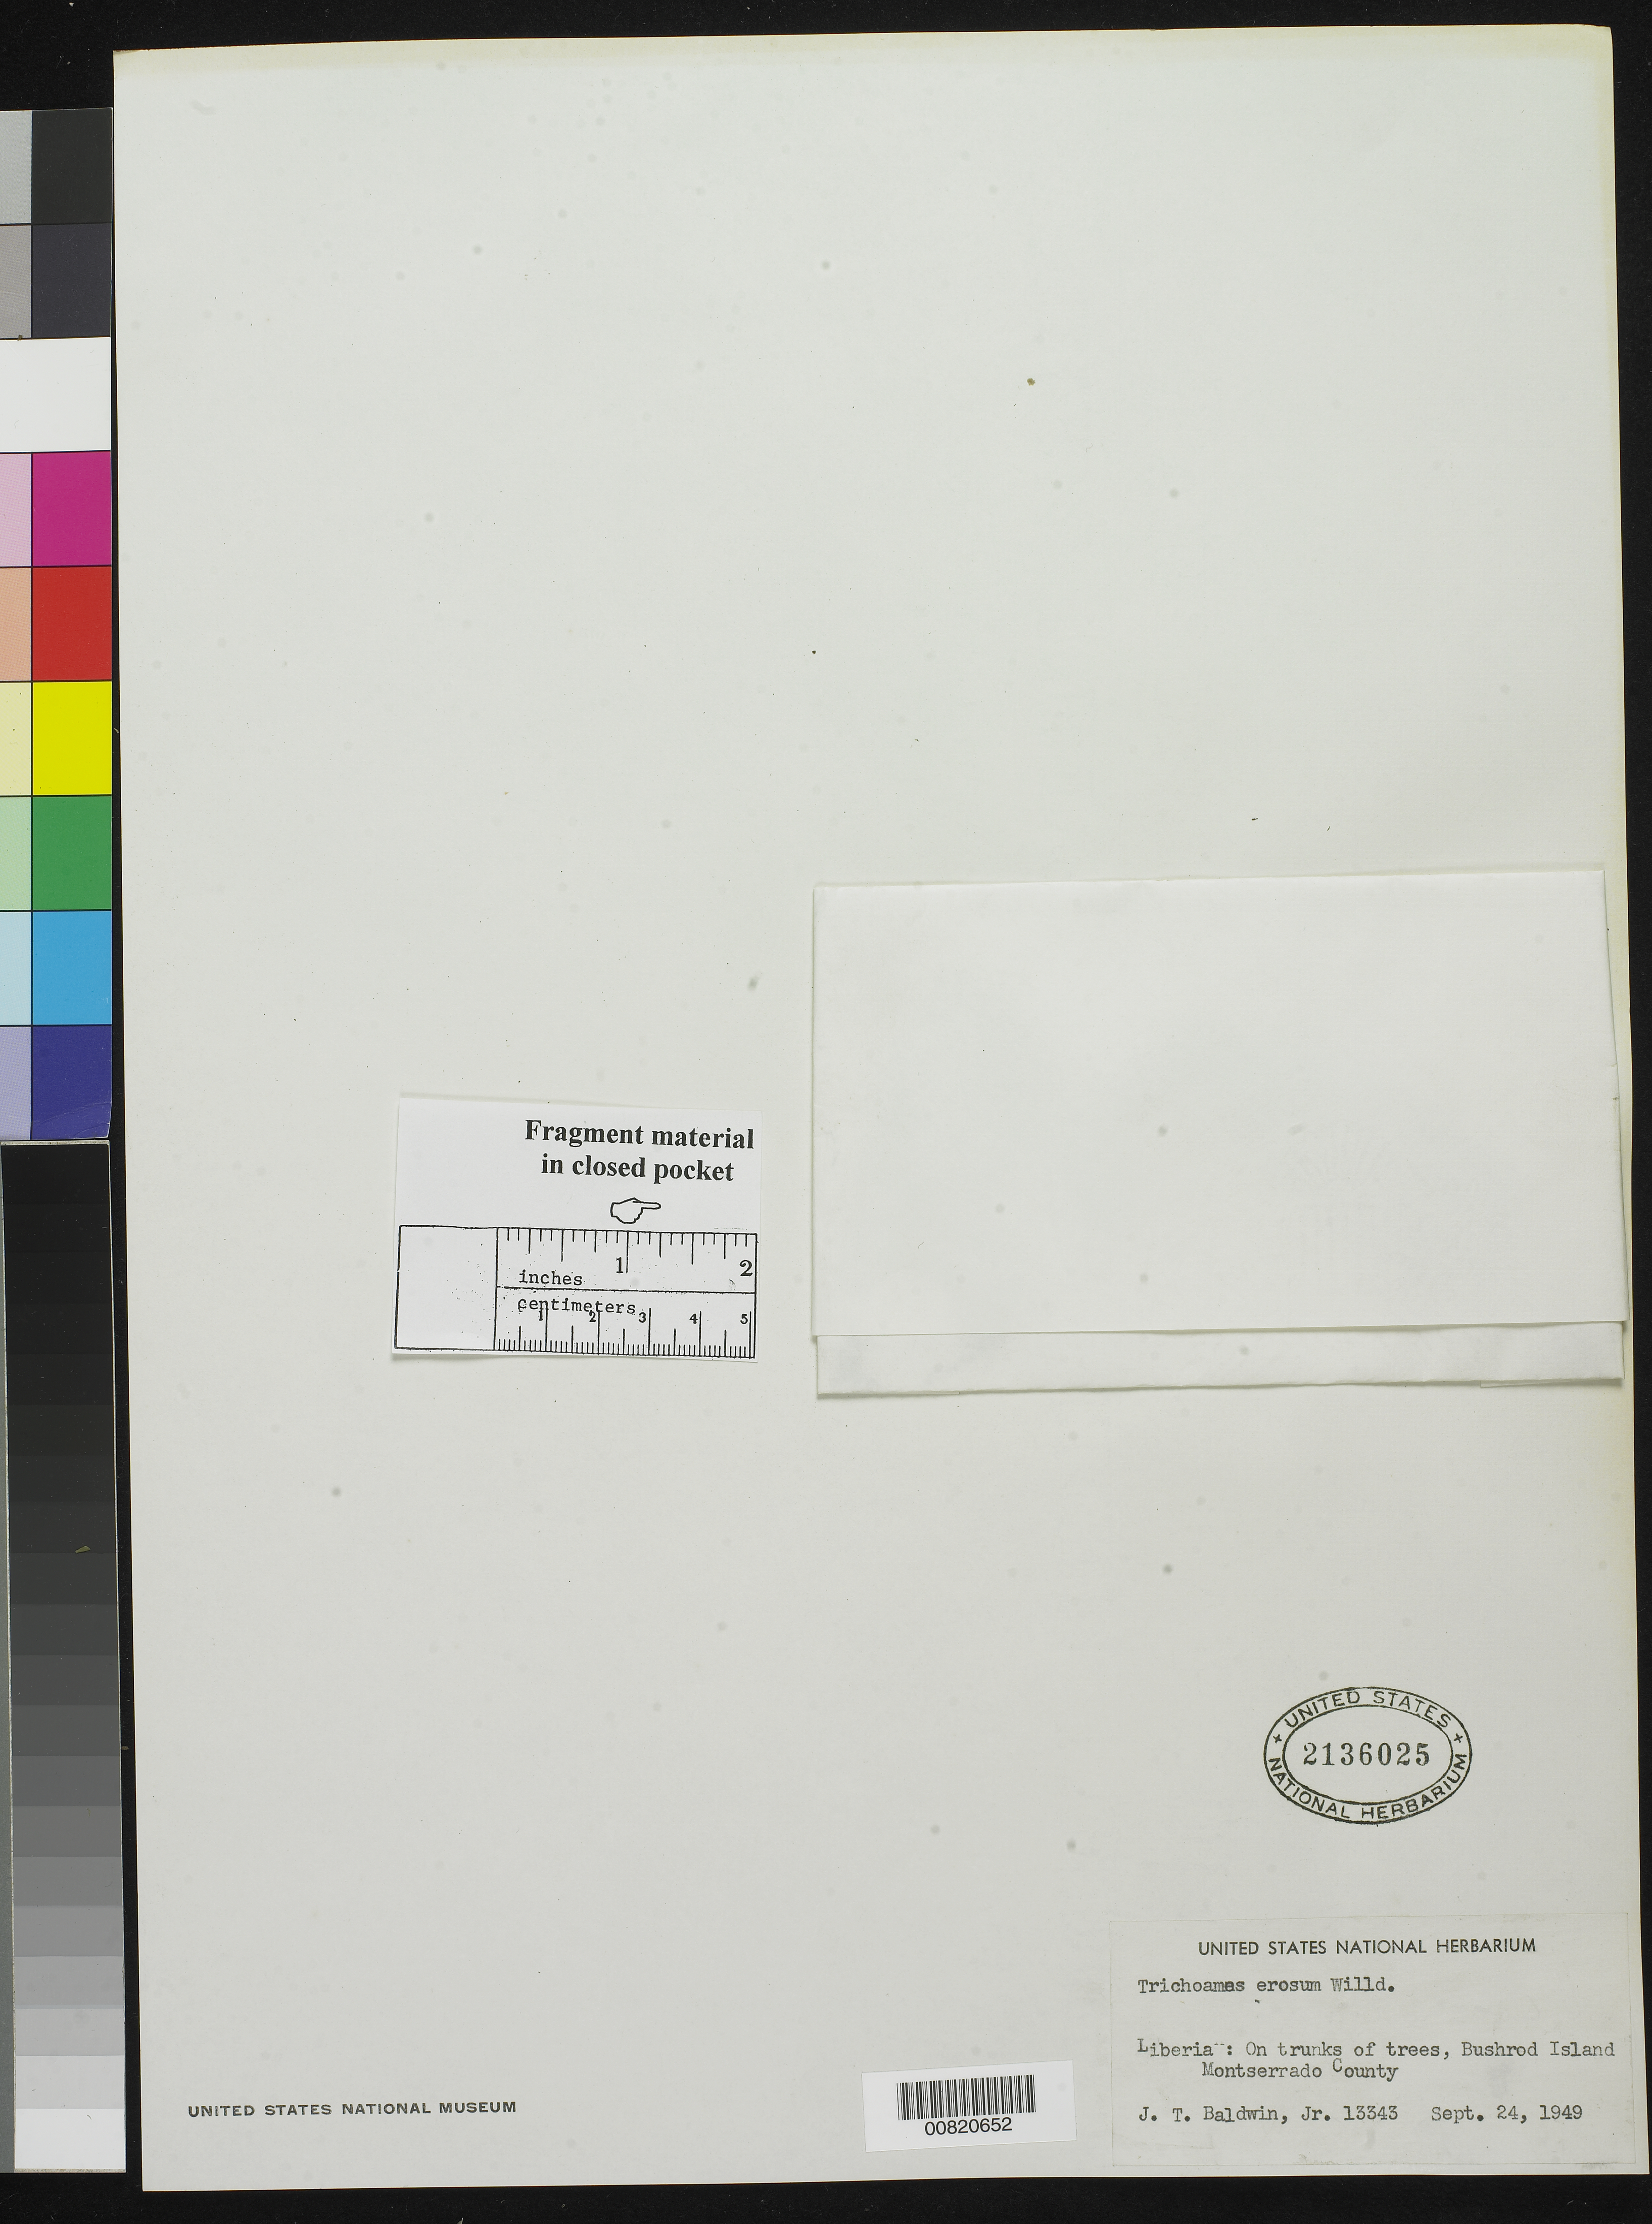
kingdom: Plantae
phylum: Tracheophyta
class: Polypodiopsida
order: Hymenophyllales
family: Hymenophyllaceae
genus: Didymoglossum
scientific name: Didymoglossum erosum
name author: (Willd.) J.P. Roux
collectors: J. T. Baldwin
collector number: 13343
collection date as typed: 24 Sep 1949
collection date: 1949-09-24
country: Liberia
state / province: Montserrado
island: Bushrod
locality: Bushrod Island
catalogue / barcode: US 2136025